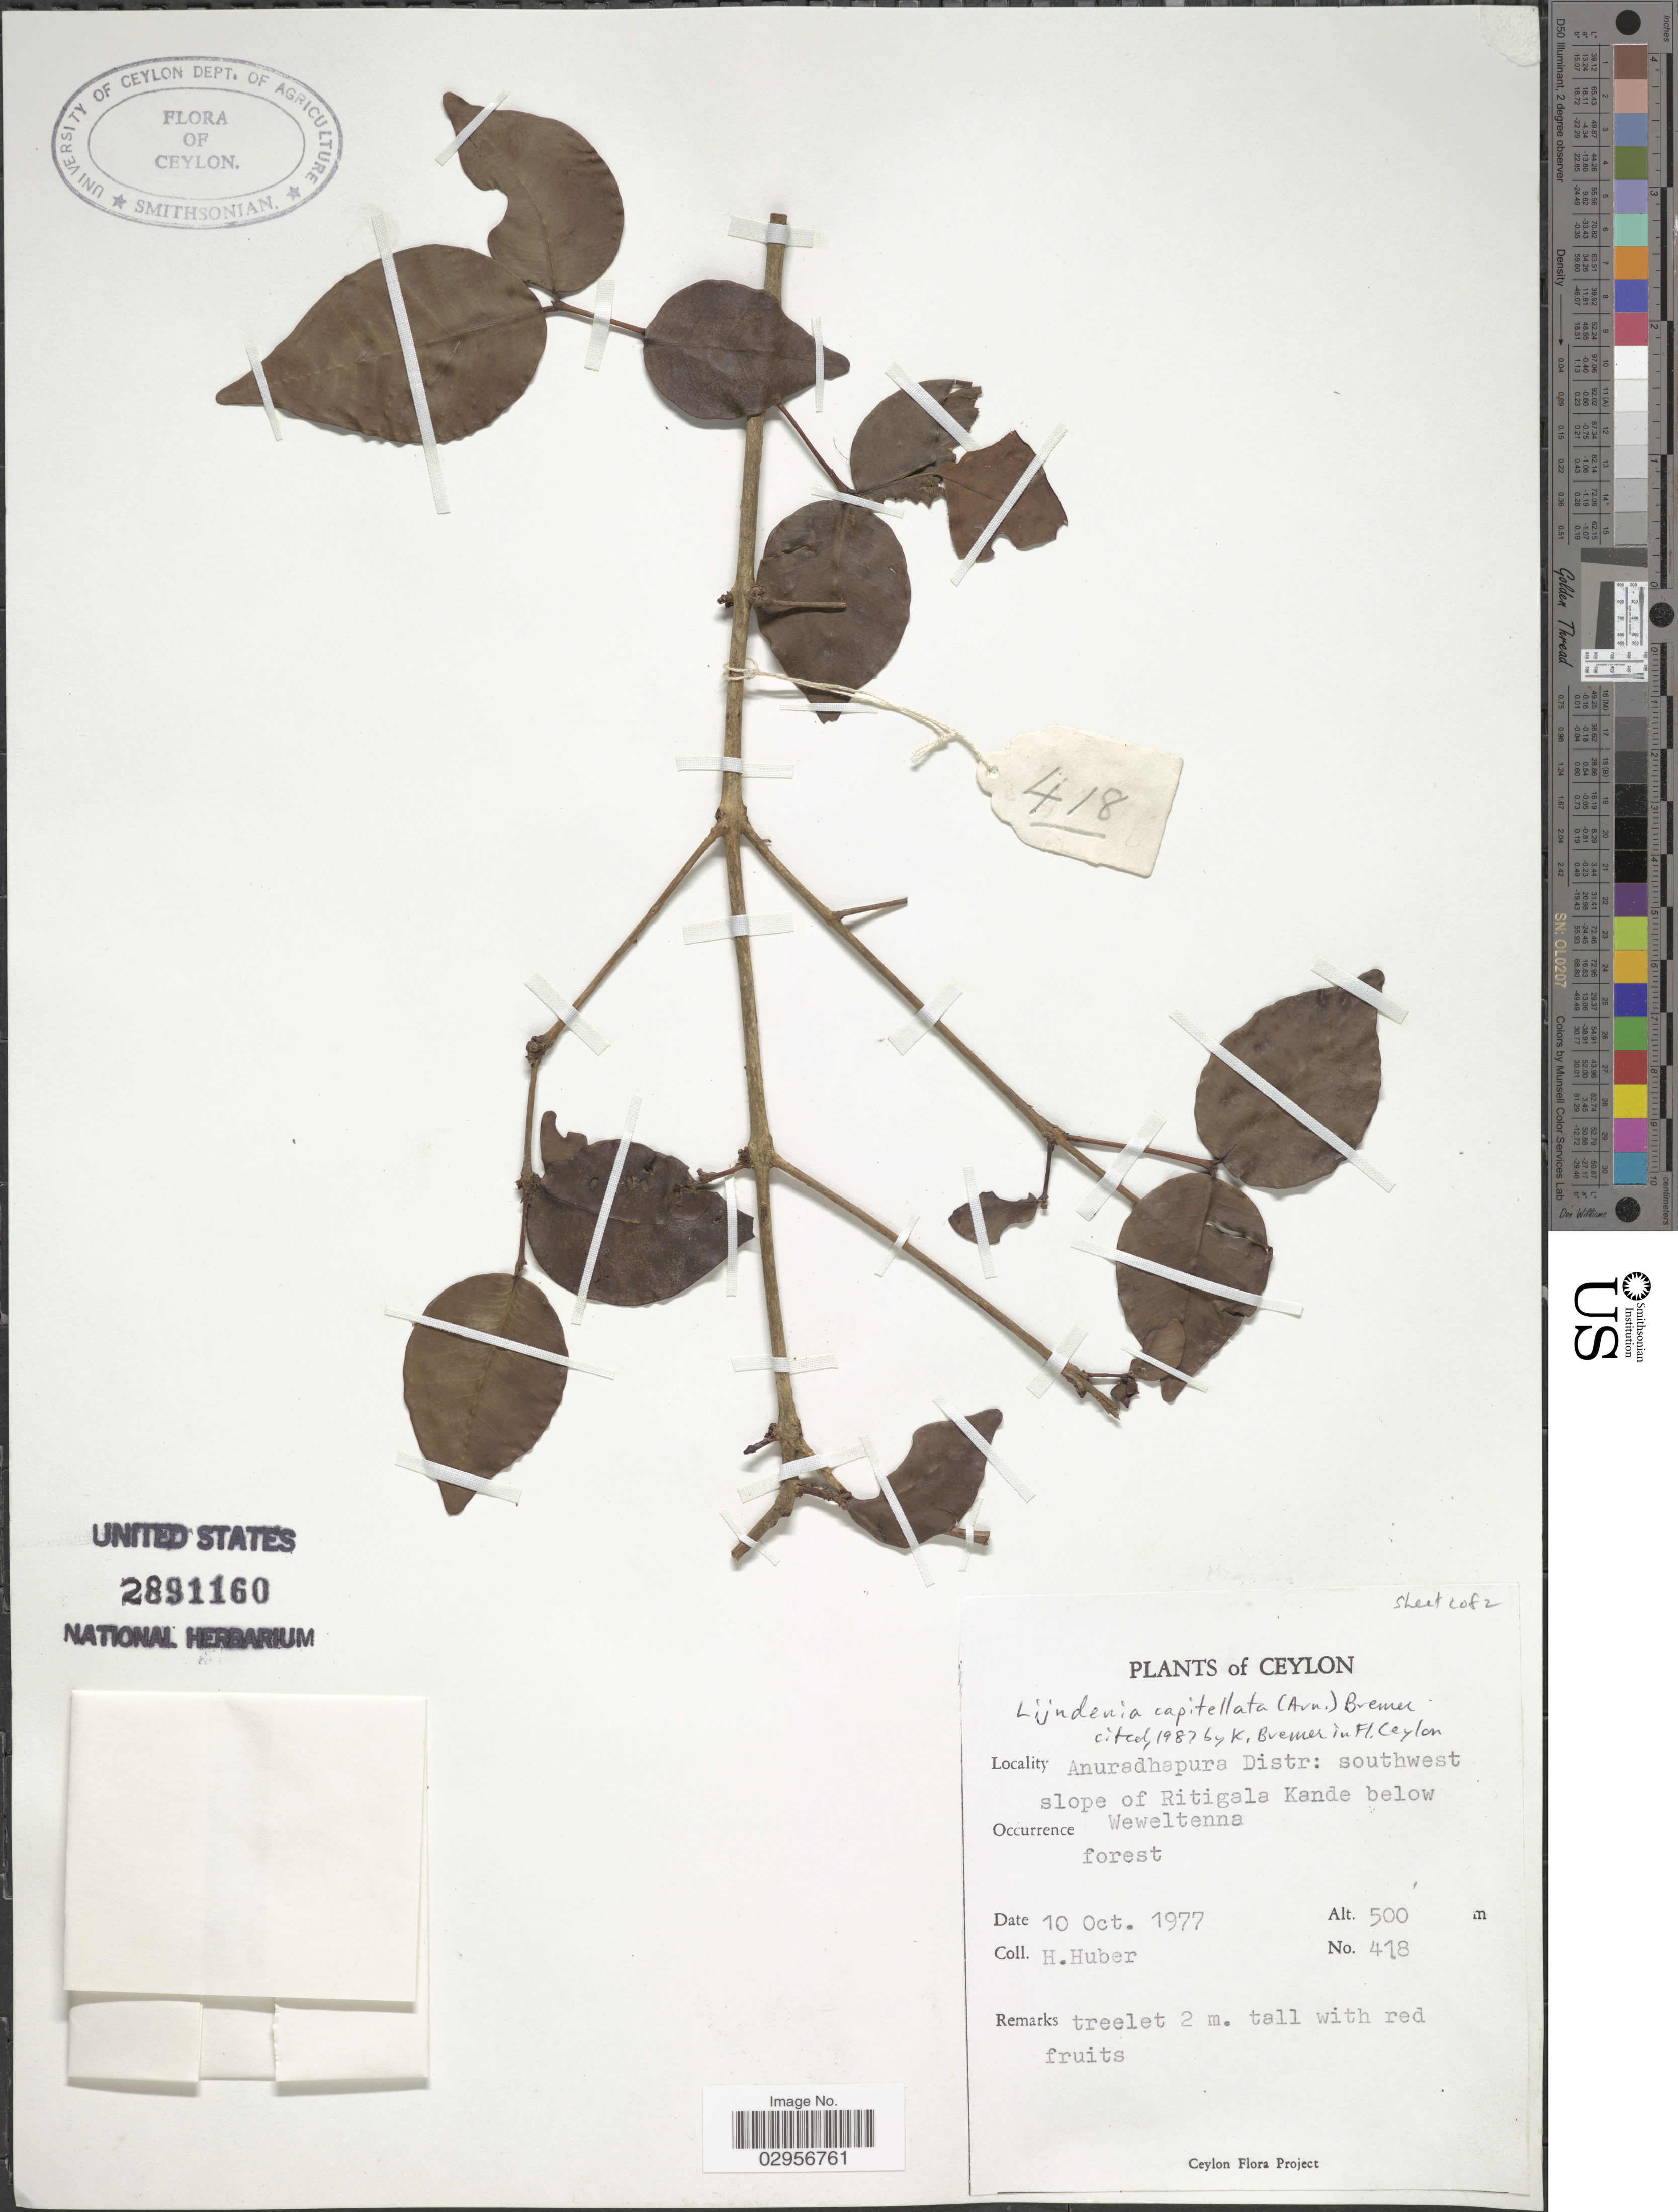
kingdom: Plantae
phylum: Tracheophyta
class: Magnoliopsida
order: Myrtales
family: Melastomataceae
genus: Lijndenia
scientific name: Lijndenia capitellata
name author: K. Bremer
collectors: H. Huber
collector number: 418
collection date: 1977-10-10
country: Sri Lanka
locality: Ceylon, Anuradhapura Distr.: southwest slope of Ritigala Kande below Weweltenna.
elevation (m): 500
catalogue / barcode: US 2891160